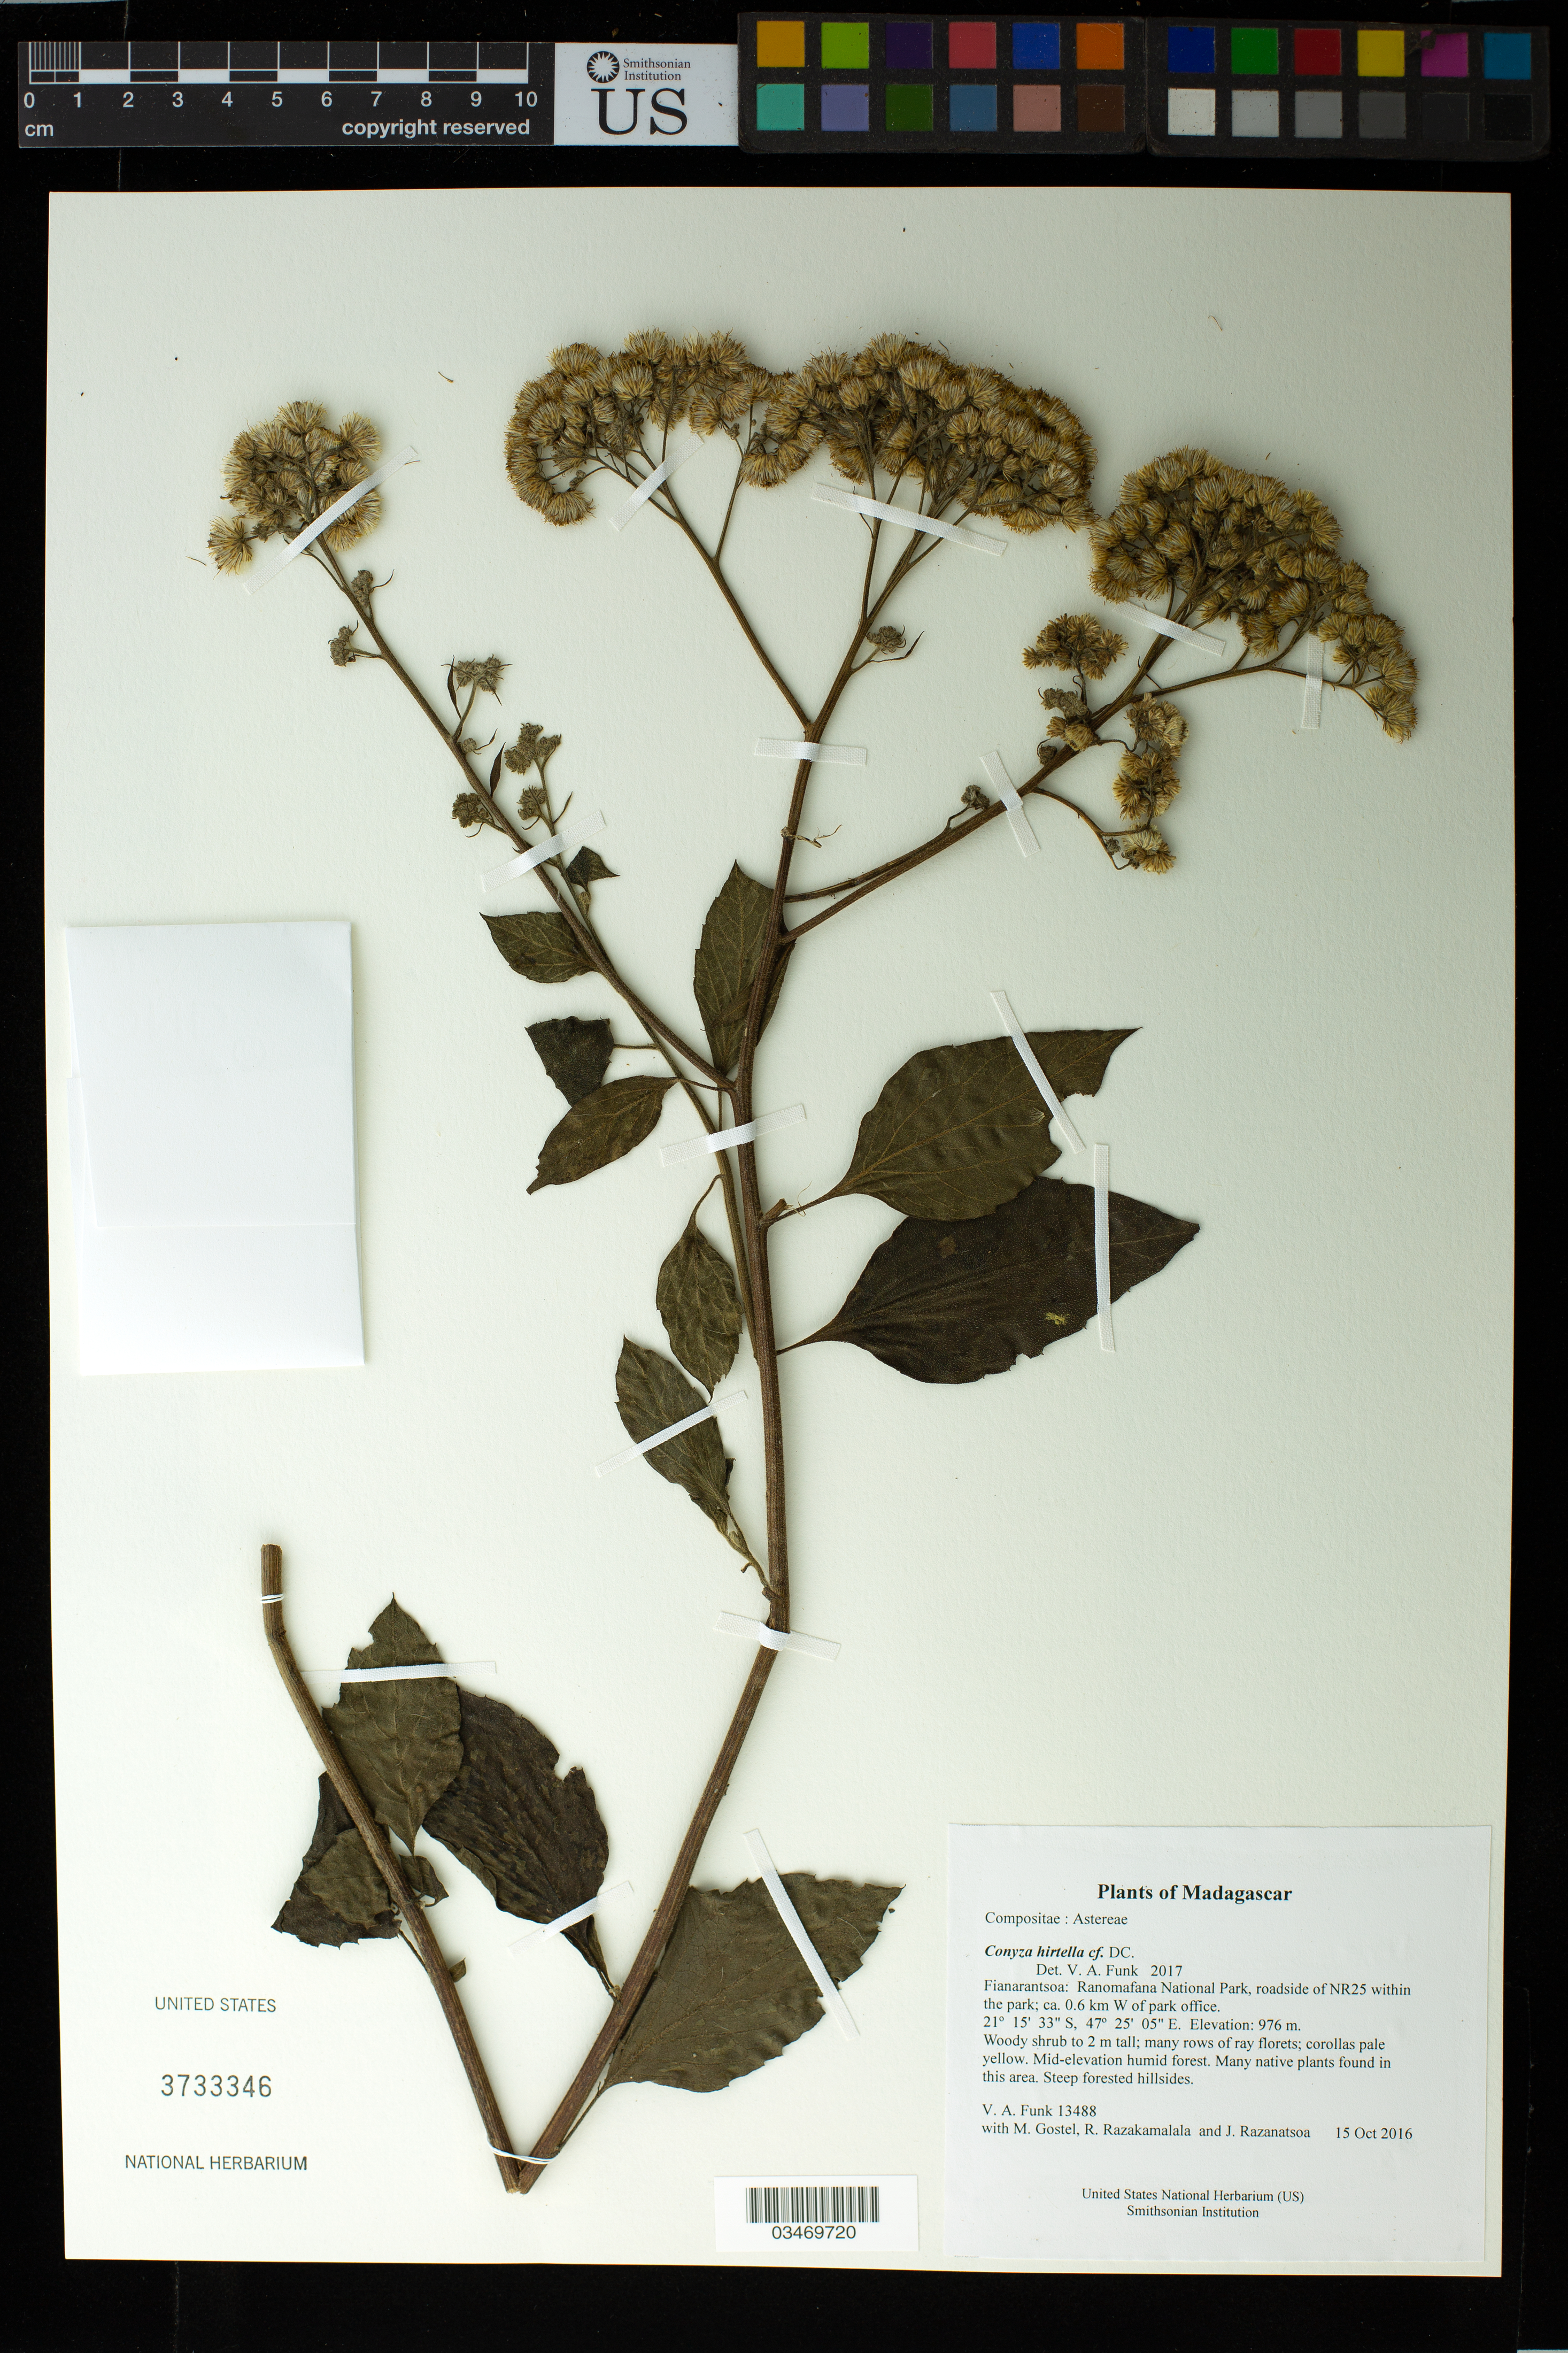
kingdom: Plantae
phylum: Tracheophyta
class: Magnoliopsida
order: Asterales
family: Asteraceae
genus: Conyza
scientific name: Conyza hirtella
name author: DC.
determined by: Funk, Vicki A., (BOT), Smithsonian Institution - National Museum of Natural History (UNITED STATES)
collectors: M. R. Gostel, R. Razakamalala & J. Razanatsoa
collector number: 13488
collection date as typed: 15 Oct 2016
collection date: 2016-10-15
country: Madagascar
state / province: Vatovavy Fitovinany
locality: Ranomafana National Park, roadside of NR25 within the park; ca. 0.6 km W of park office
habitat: Mid-elevation humid forest. Many native plants found in this area. Steep forested hillsides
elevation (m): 976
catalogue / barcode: US 3733346